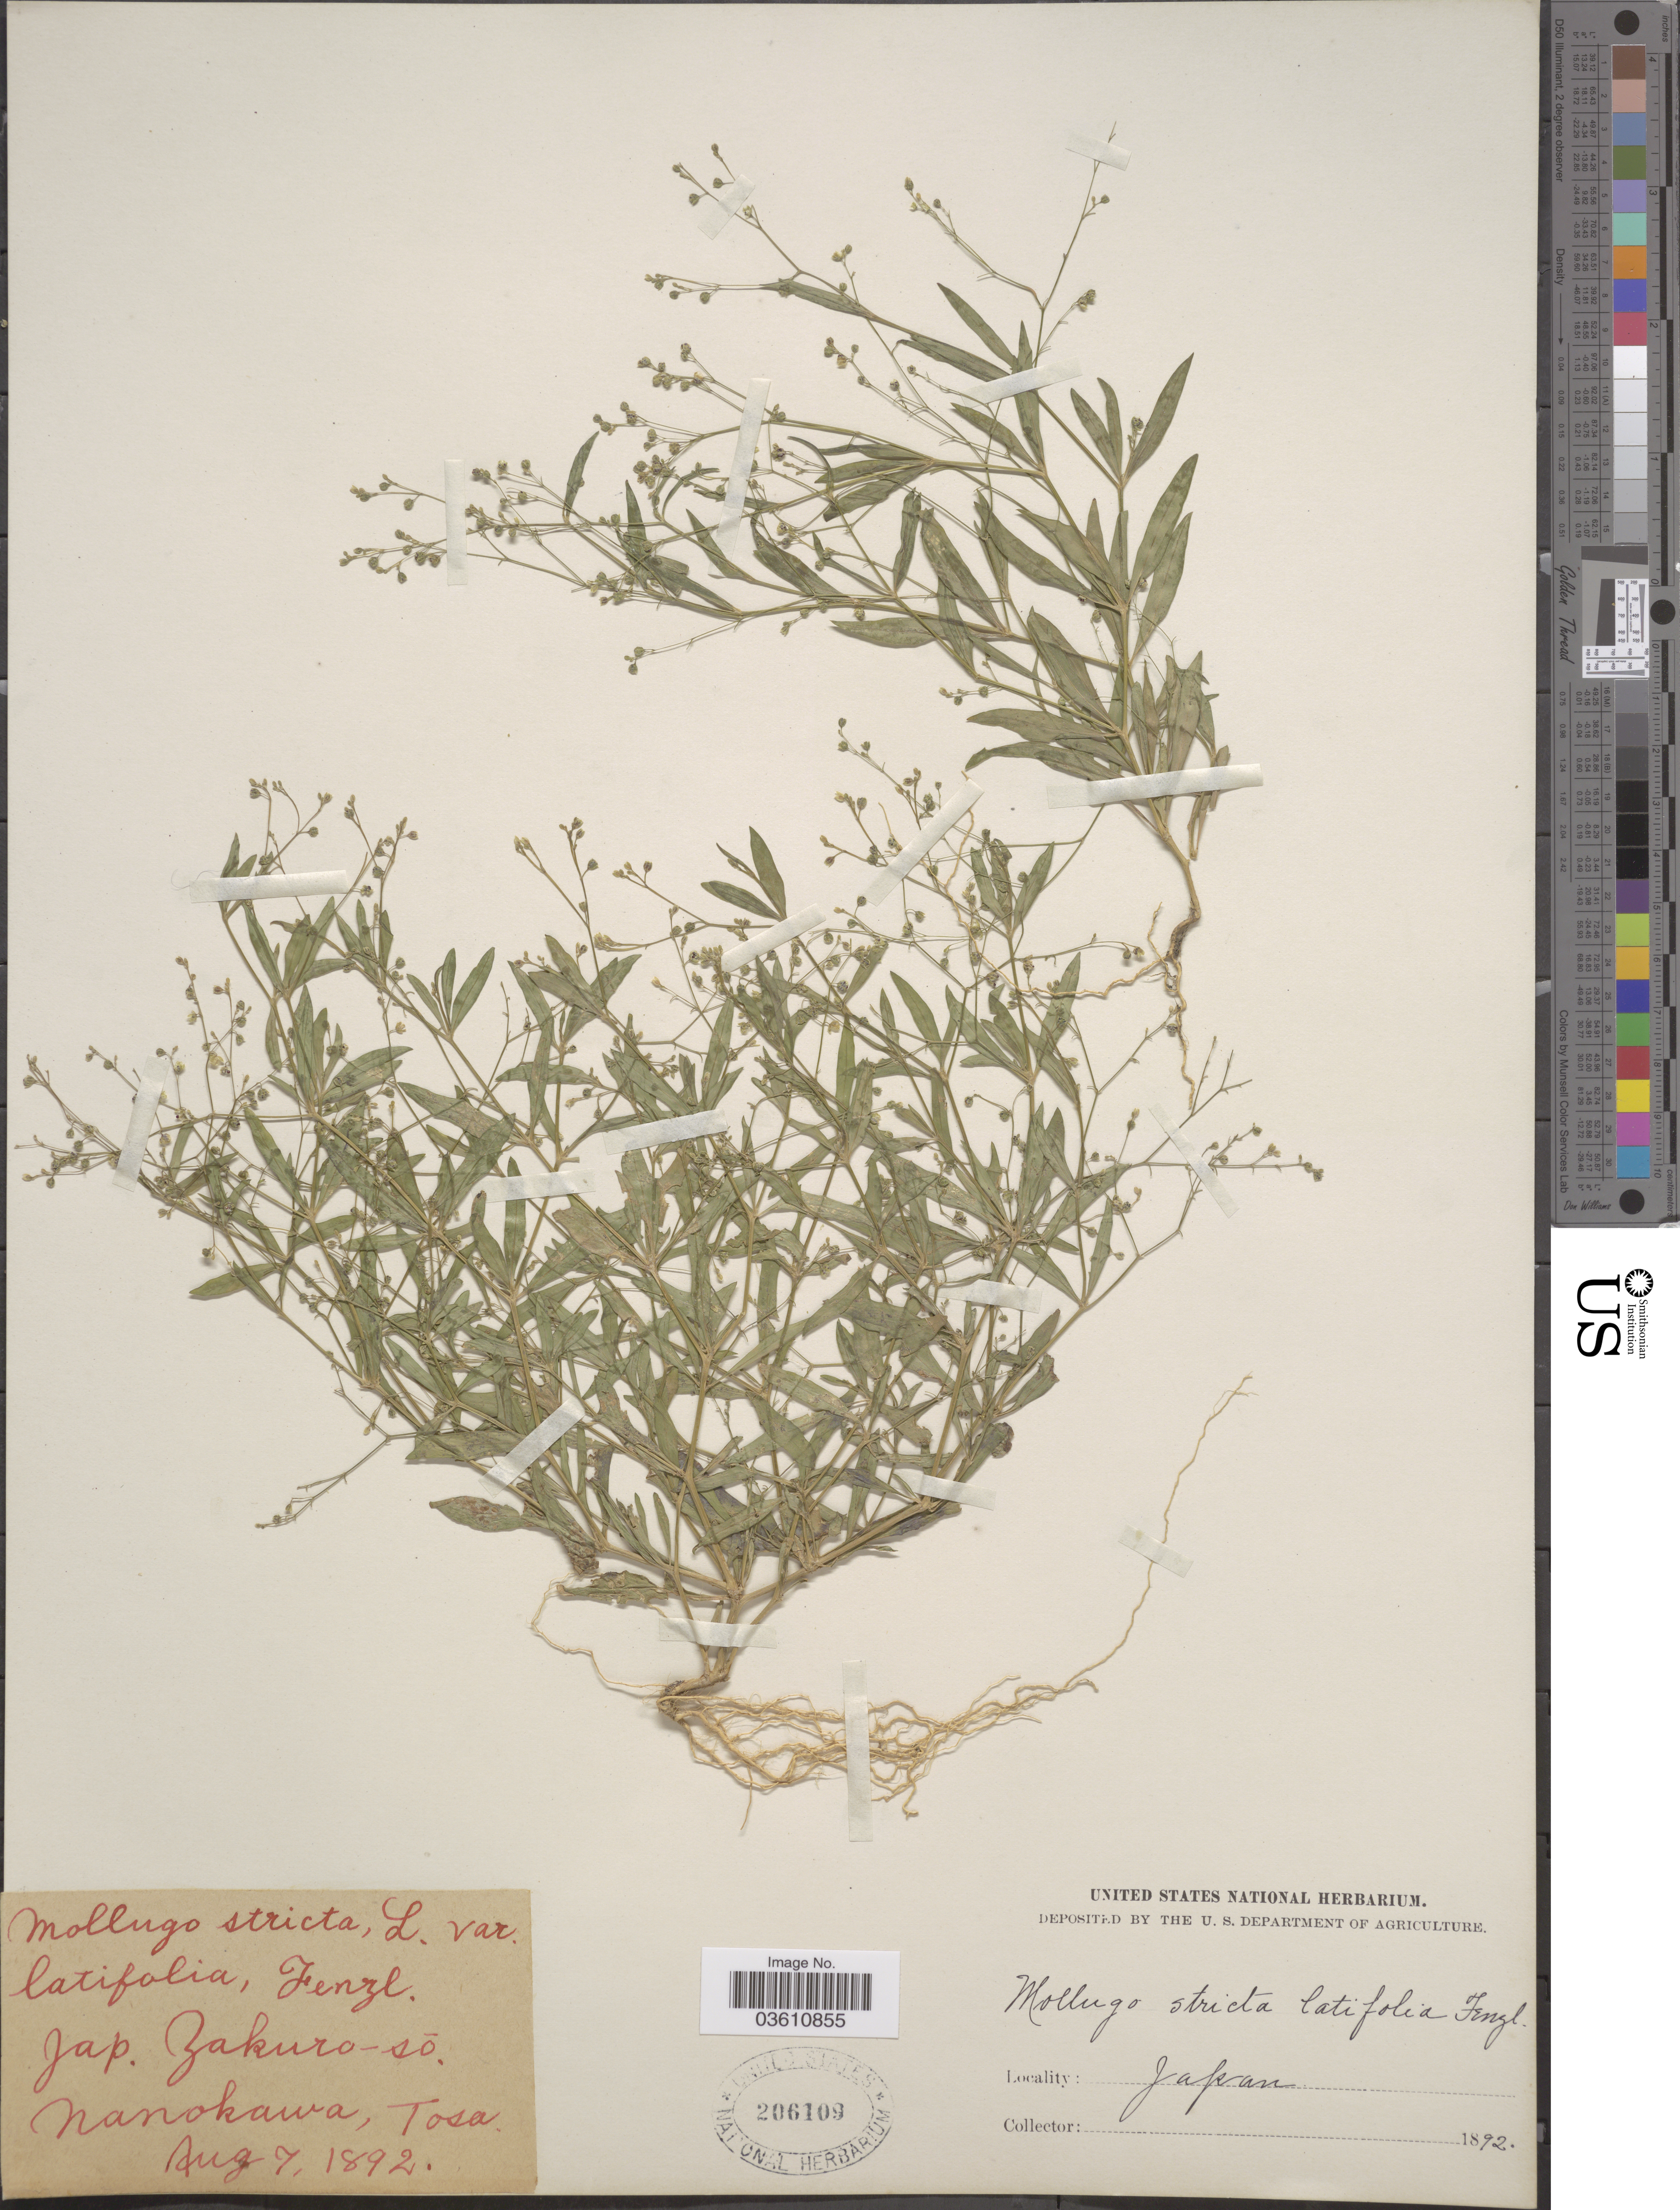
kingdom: Plantae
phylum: Tracheophyta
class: Magnoliopsida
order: Caryophyllales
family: Molluginaceae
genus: Trigastrotheca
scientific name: Trigastrotheca pentaphylla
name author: (L.) Thulin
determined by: Strong, Mark T., (BOT), Smithsonian Institution - National Museum of Natural History (UNITED STATES)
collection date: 1892-08-07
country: Japan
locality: Nanokawa, Tosa.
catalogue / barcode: US 206109